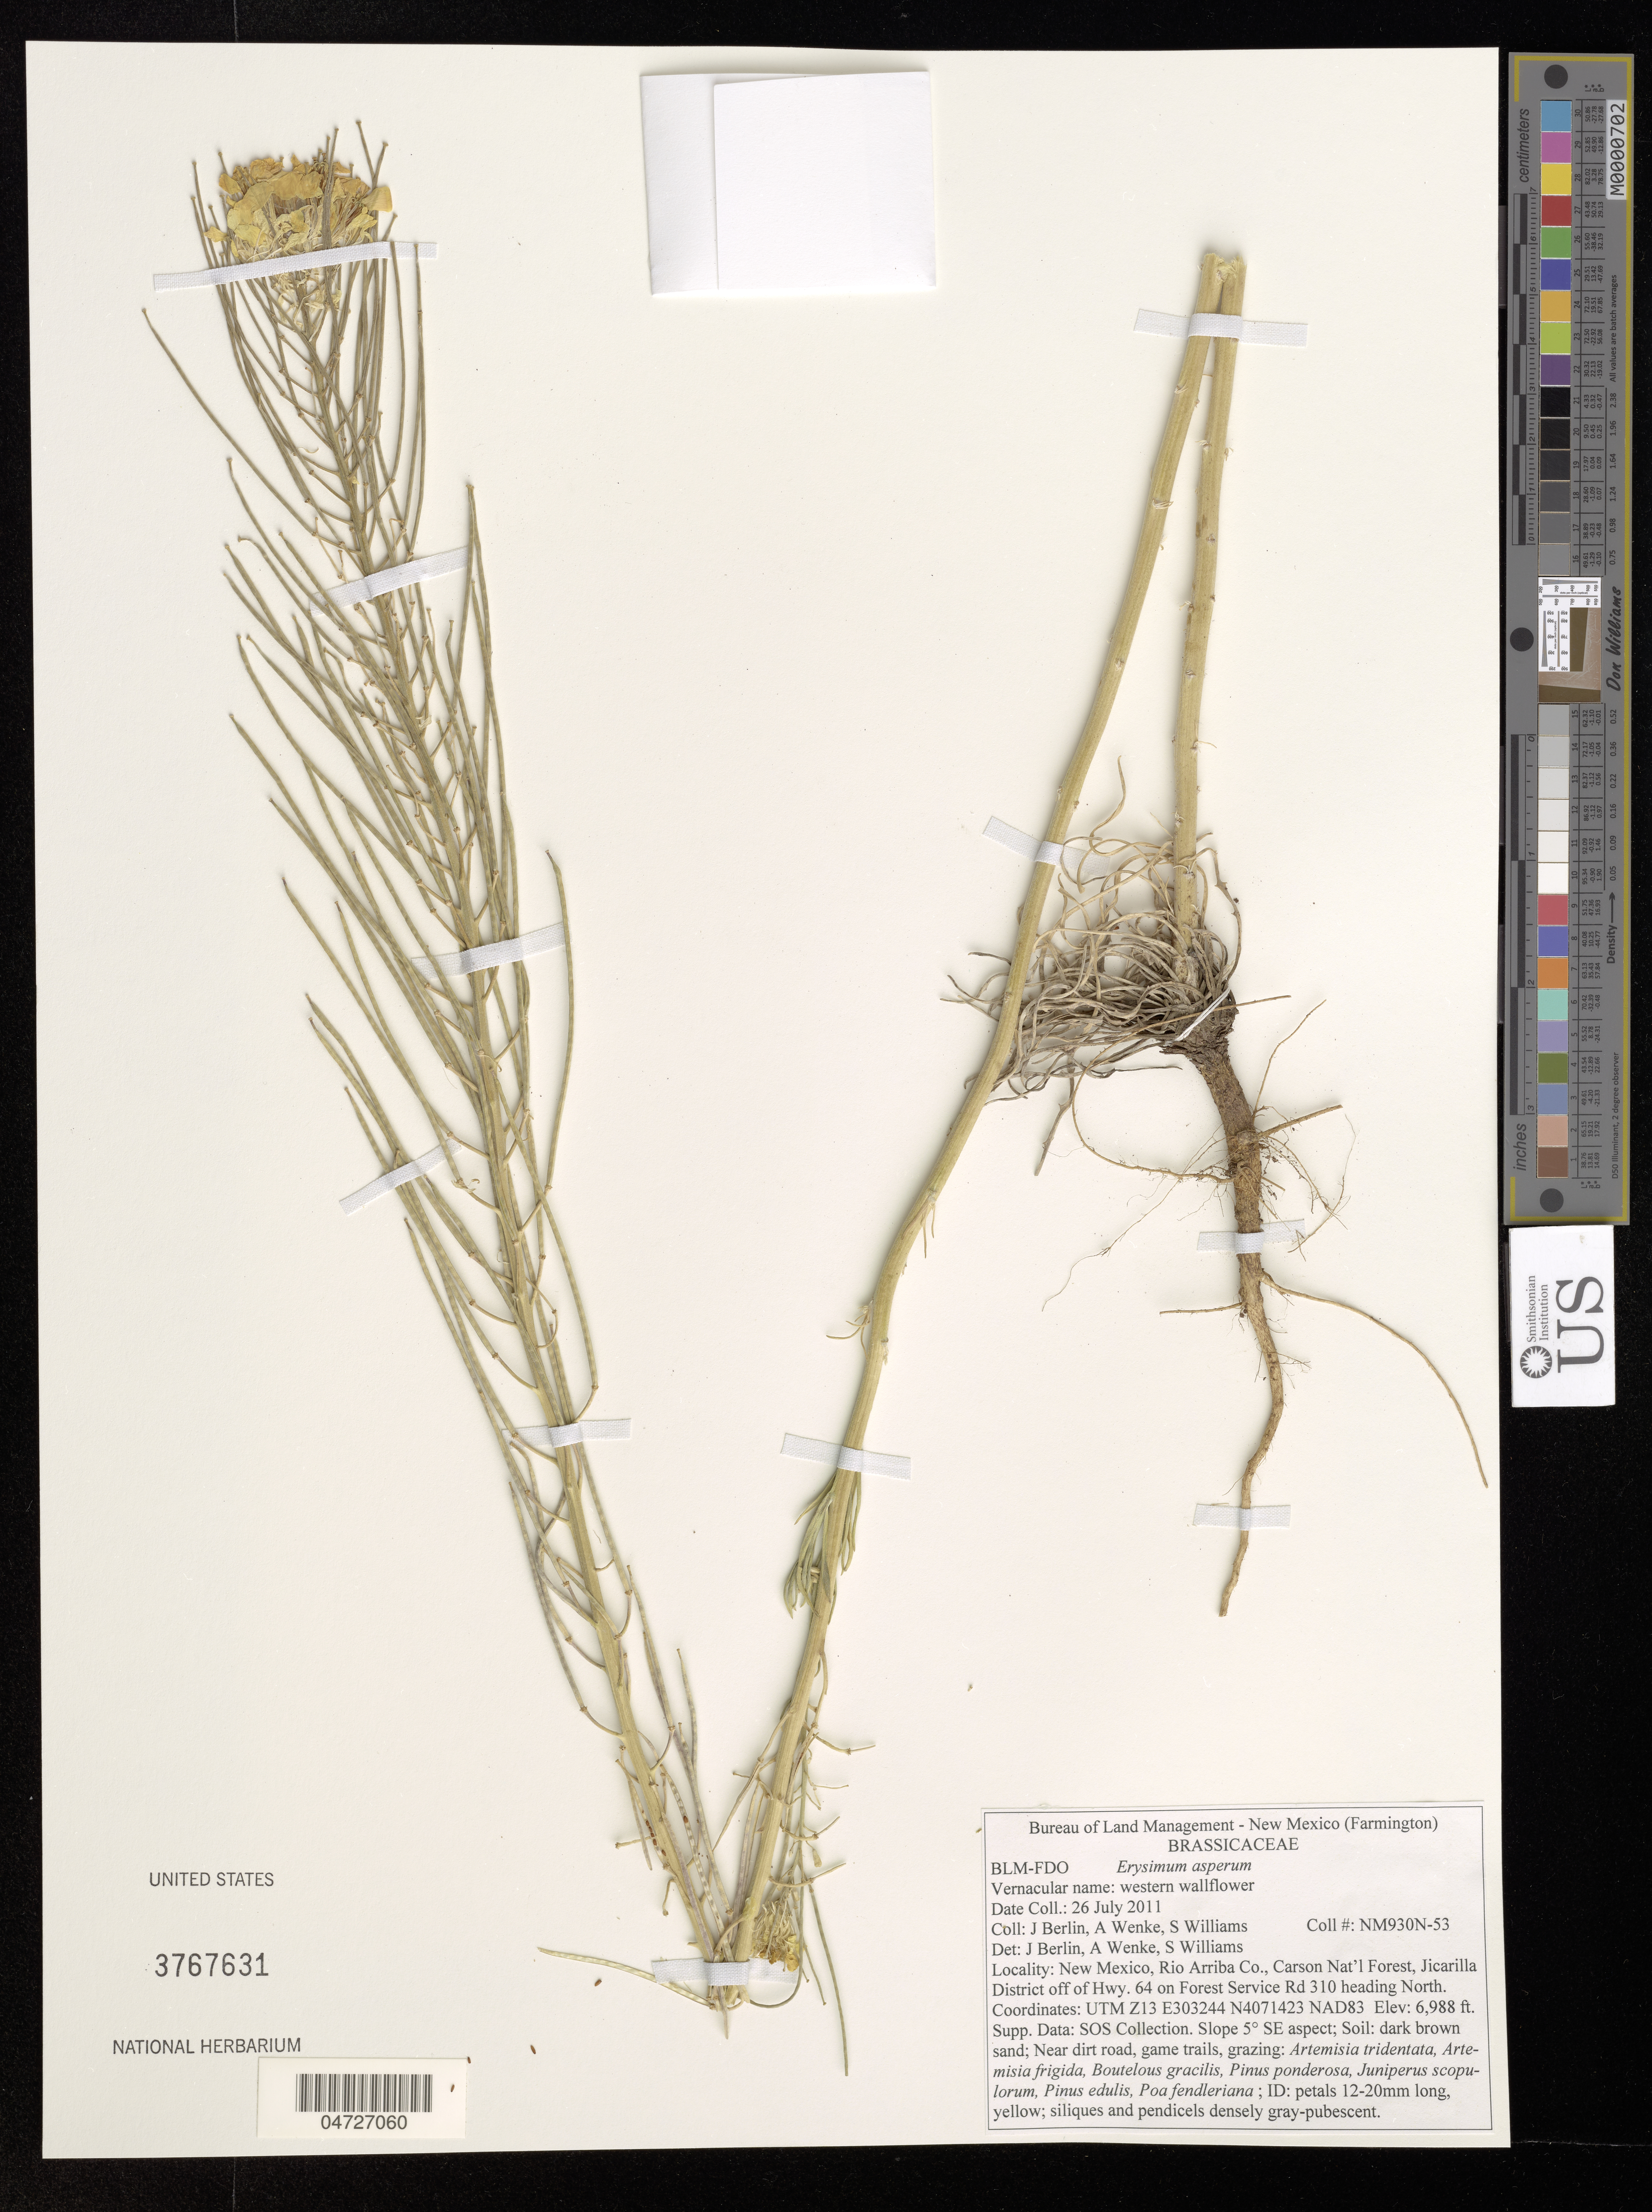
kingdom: Plantae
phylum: Tracheophyta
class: Magnoliopsida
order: Brassicales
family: Brassicaceae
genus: Erysimum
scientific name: Erysimum asperum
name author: (Nutt.) DC.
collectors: J. Berlin, A. Wenke & S. Williams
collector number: NM930N-53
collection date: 2011-07-26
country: United States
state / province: New Mexico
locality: Rio Arriba Co., Carson Nat'l Forest, JIcarilla District off of Hwy. 64 on Forest Service Rd 310 heading North. UTM Z13 NAD 83.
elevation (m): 2130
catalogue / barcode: US 3767631